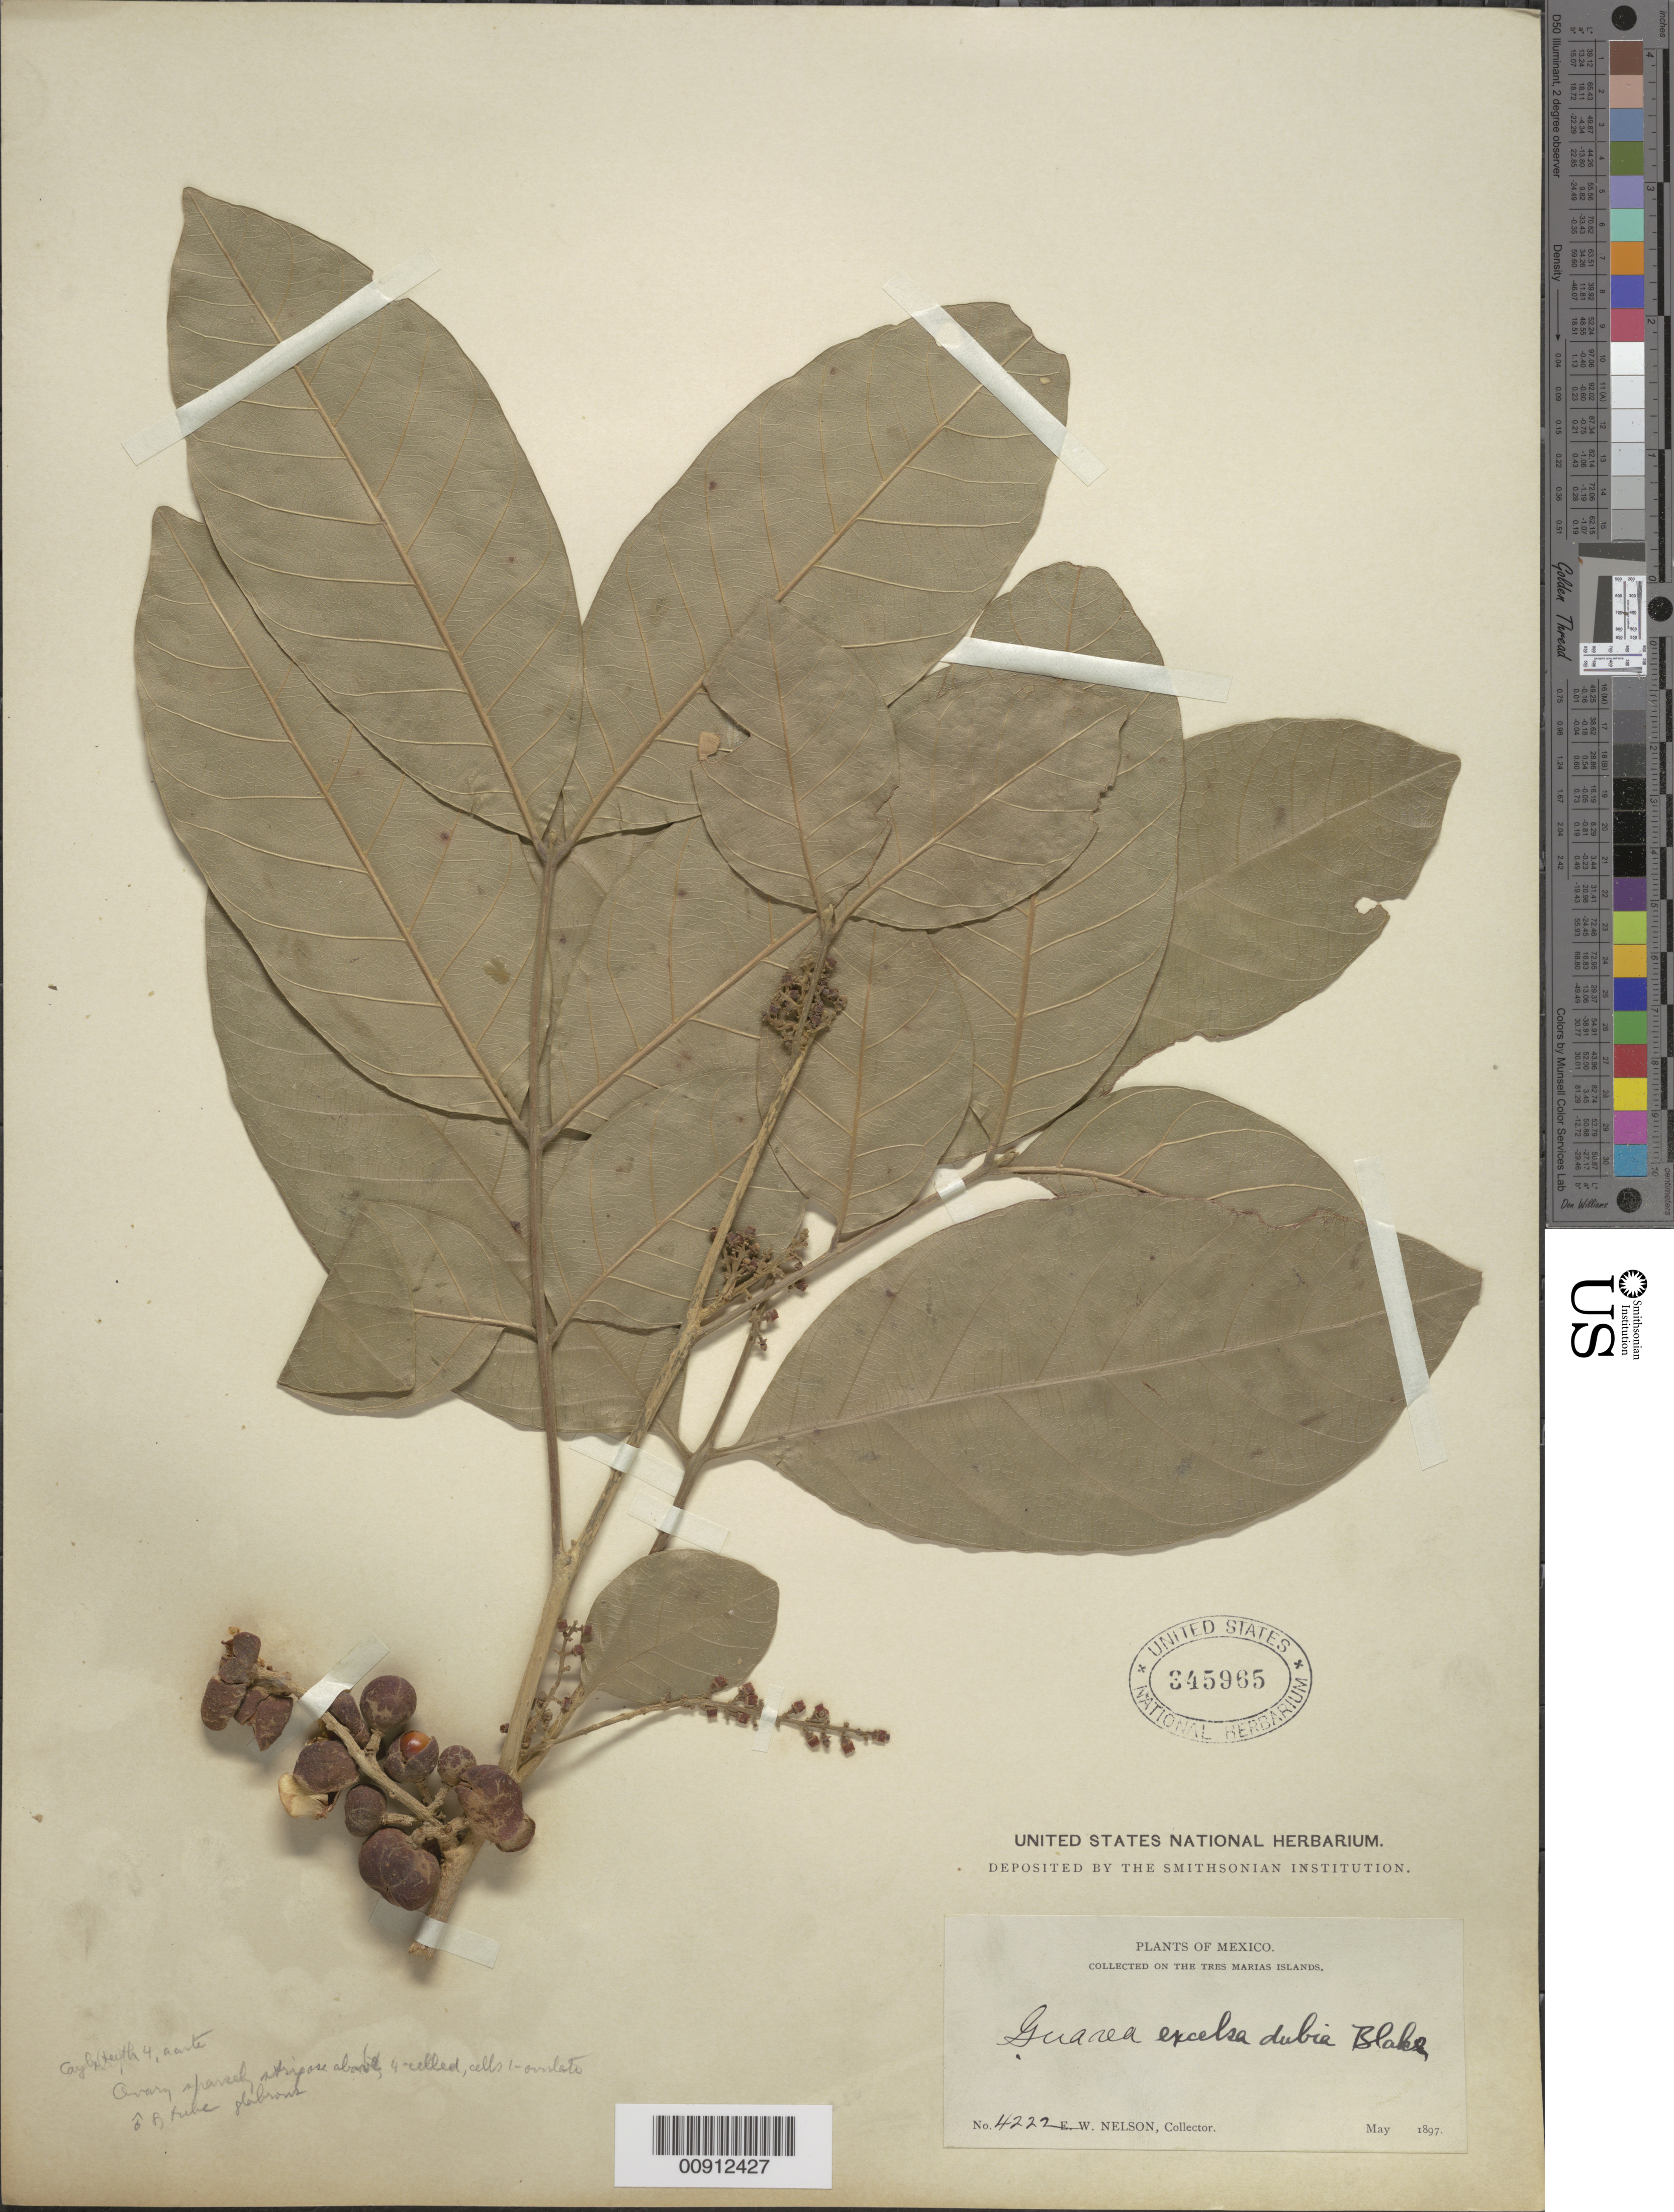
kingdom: Plantae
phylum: Tracheophyta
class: Magnoliopsida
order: Sapindales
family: Meliaceae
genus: Guarea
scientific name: Guarea excelsa subsp. dubia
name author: S.F. Blake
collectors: E. W. Nelson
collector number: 4222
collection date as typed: May 1897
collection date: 1897-05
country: Mexico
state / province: Nayarit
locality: Tres Marias Islands.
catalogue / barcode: US 345965